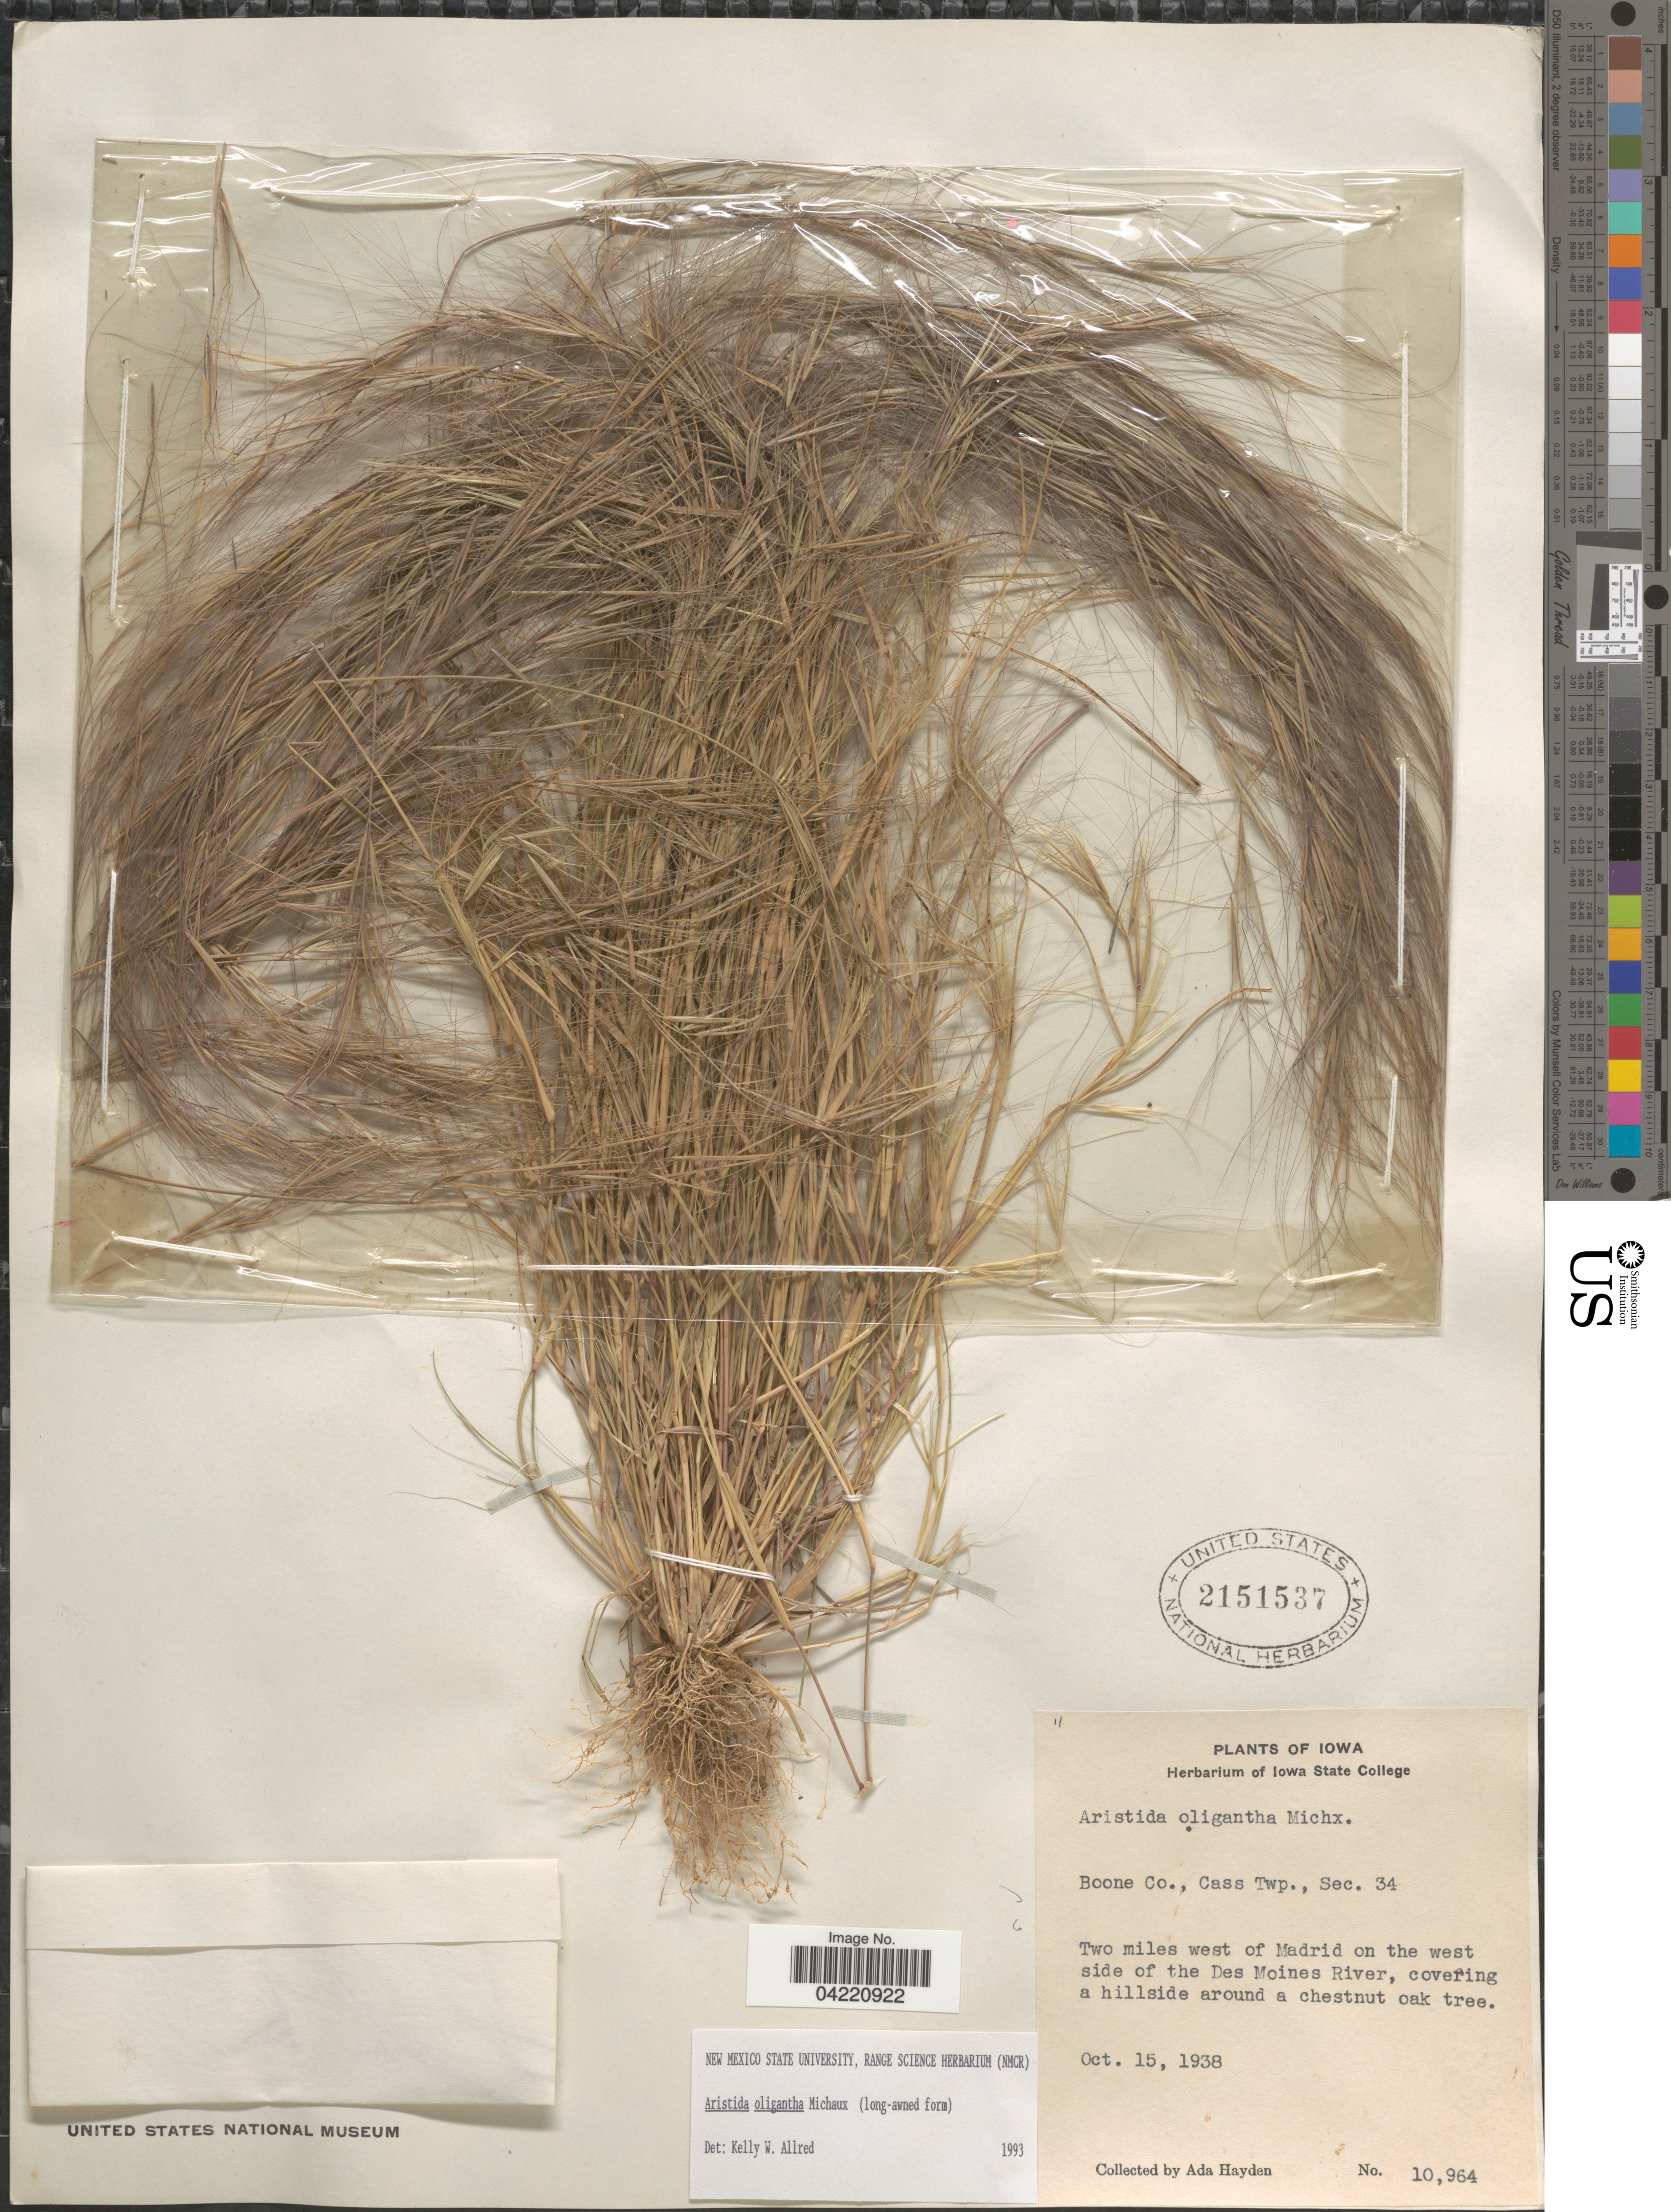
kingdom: Plantae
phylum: Tracheophyta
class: Liliopsida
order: Poales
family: Poaceae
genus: Aristida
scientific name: Aristida oligantha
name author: Michx.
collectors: Ada Hayden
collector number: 10964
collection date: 1938-10-15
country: United States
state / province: Iowa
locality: Boone Co., Cass Twp., Sec. 34. Two miles west of Madrid on the west side of the Des Moines River, covering a hillside around a chestnut oak tree.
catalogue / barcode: US 2151537